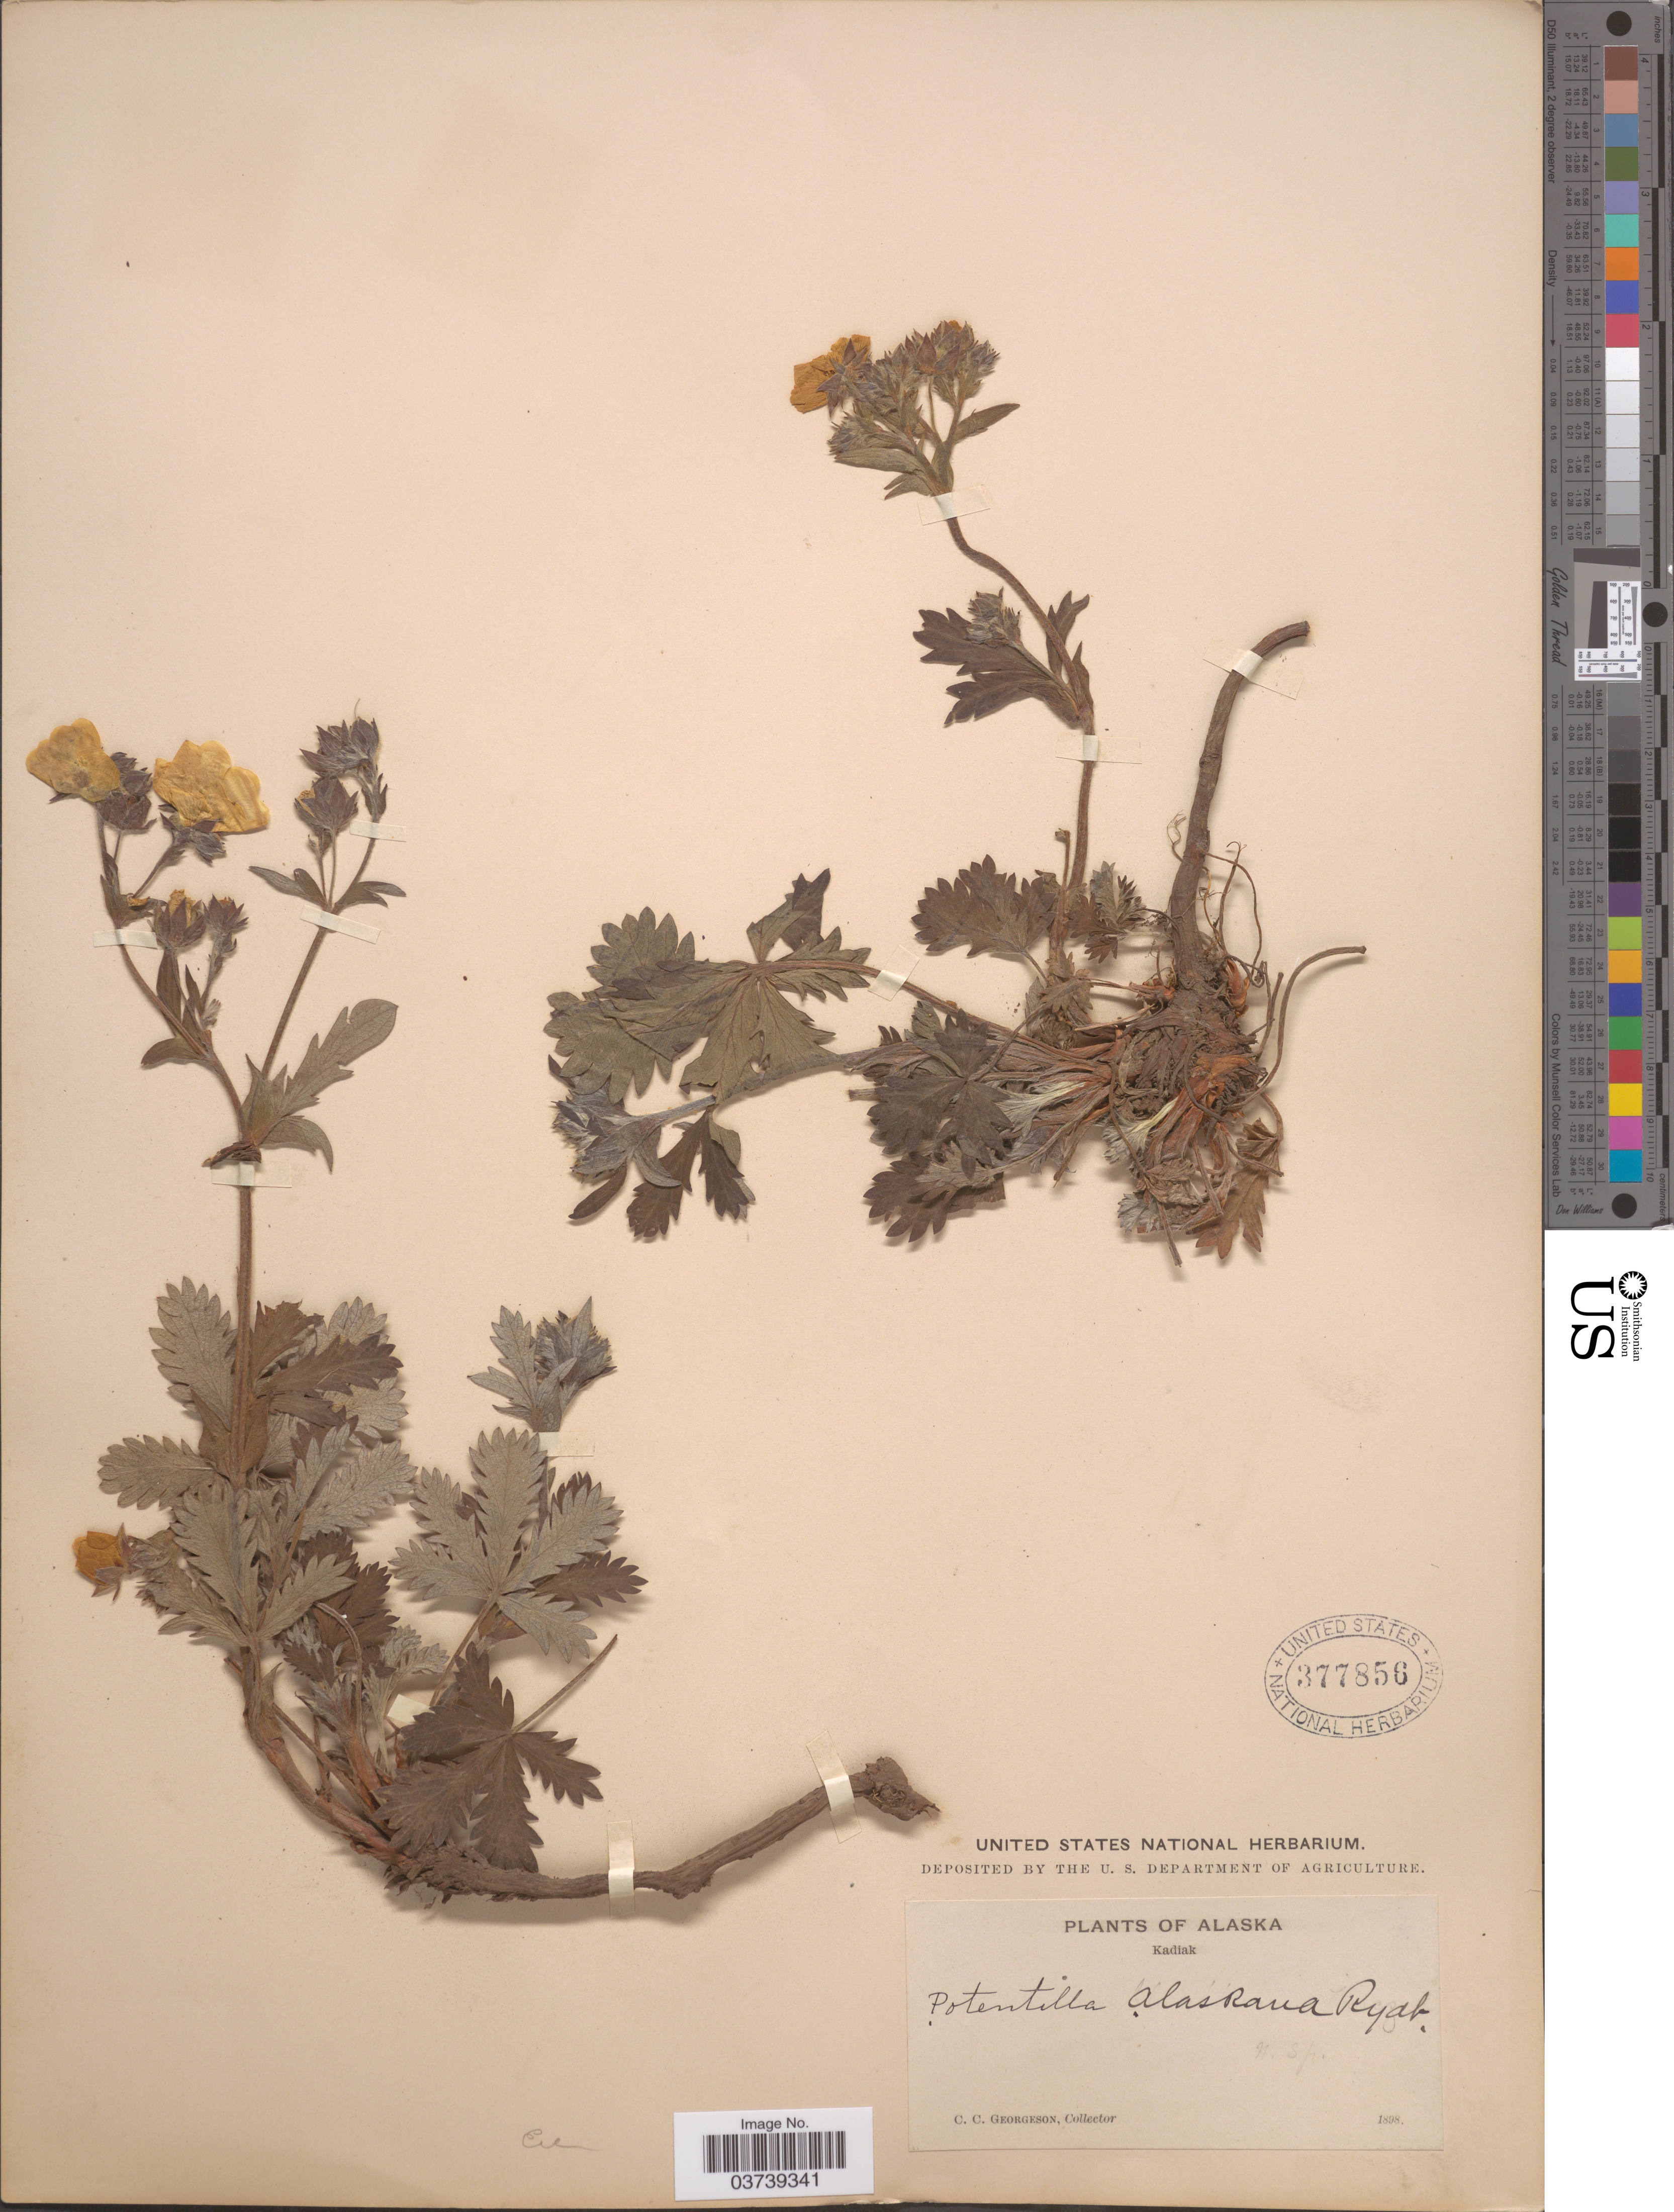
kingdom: Plantae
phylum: Tracheophyta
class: Magnoliopsida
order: Rosales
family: Rosaceae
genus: Potentilla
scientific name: Potentilla alaskana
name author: Rydb.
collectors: C. Georgeson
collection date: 1898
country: United States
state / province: Alaska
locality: Kadiak.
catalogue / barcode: US 377856